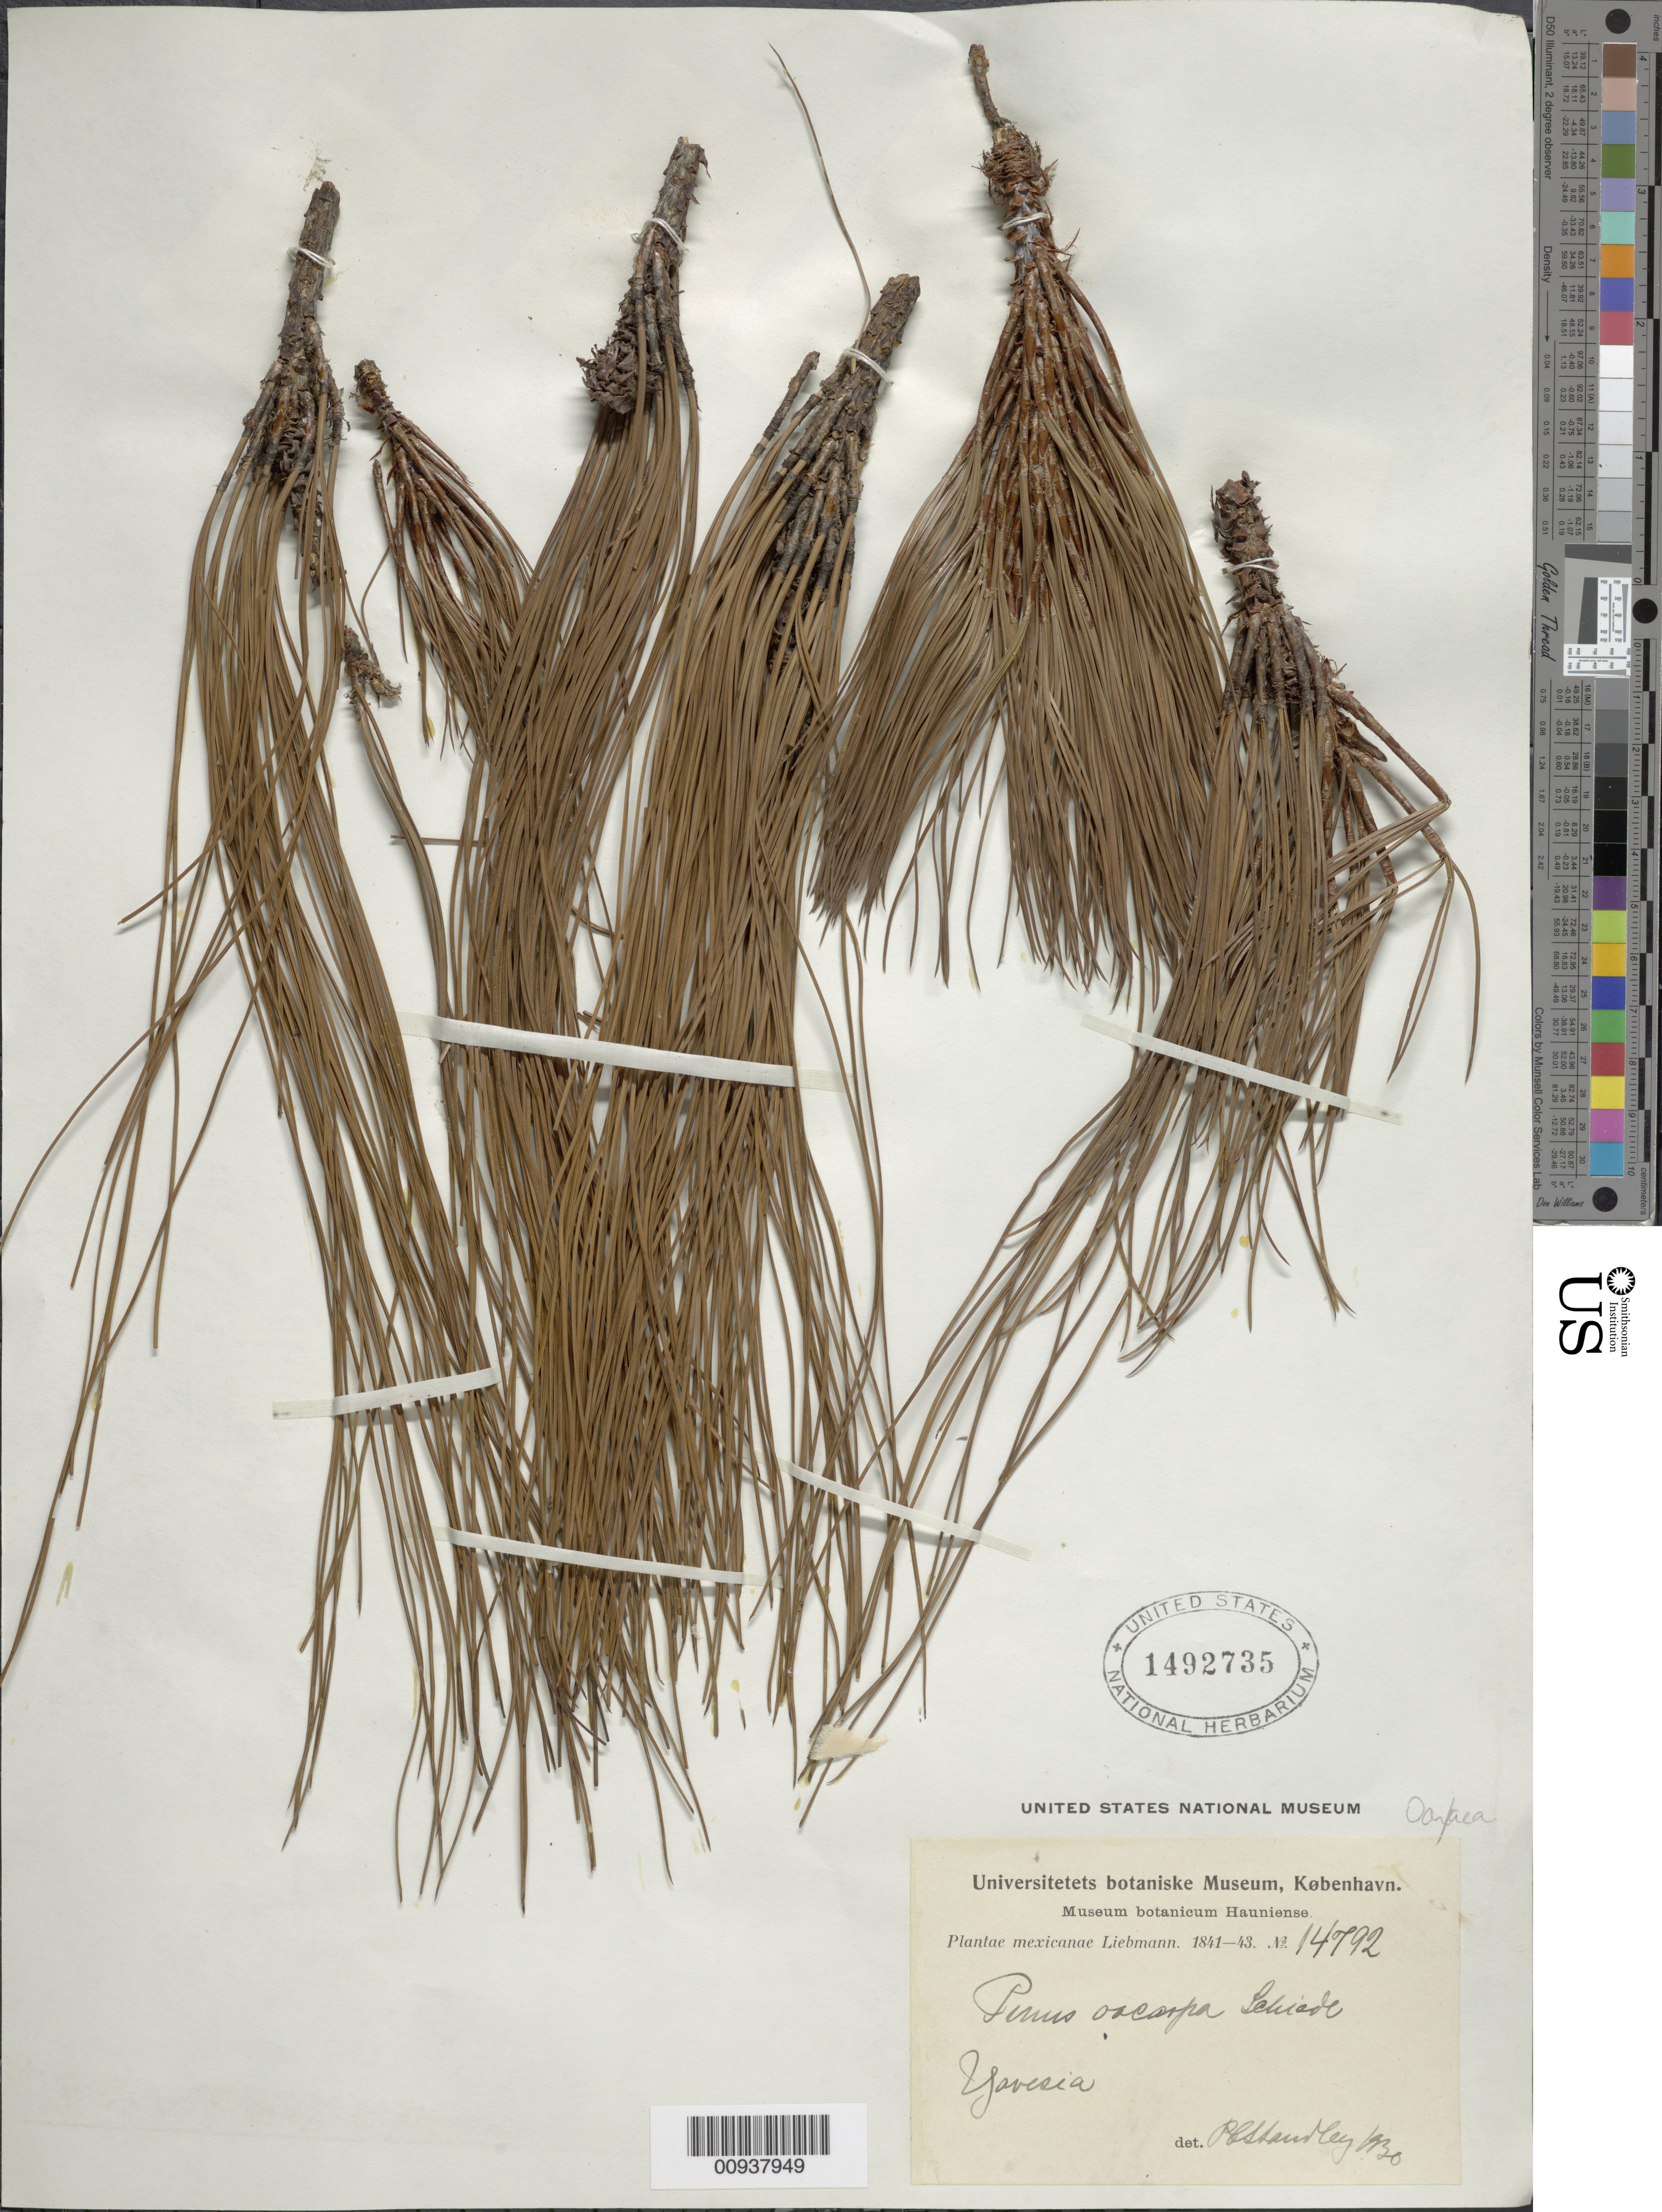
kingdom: Plantae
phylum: Tracheophyta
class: Pinopsida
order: Pinales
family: Pinaceae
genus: Pinus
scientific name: Pinus oocarpa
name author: Schiede ex Schltdl.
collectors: F. M. Liebmann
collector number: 14792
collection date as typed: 1841 to -- --- 1843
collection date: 1841/1843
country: Mexico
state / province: Oaxaca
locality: Yavesia.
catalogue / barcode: US 1492735